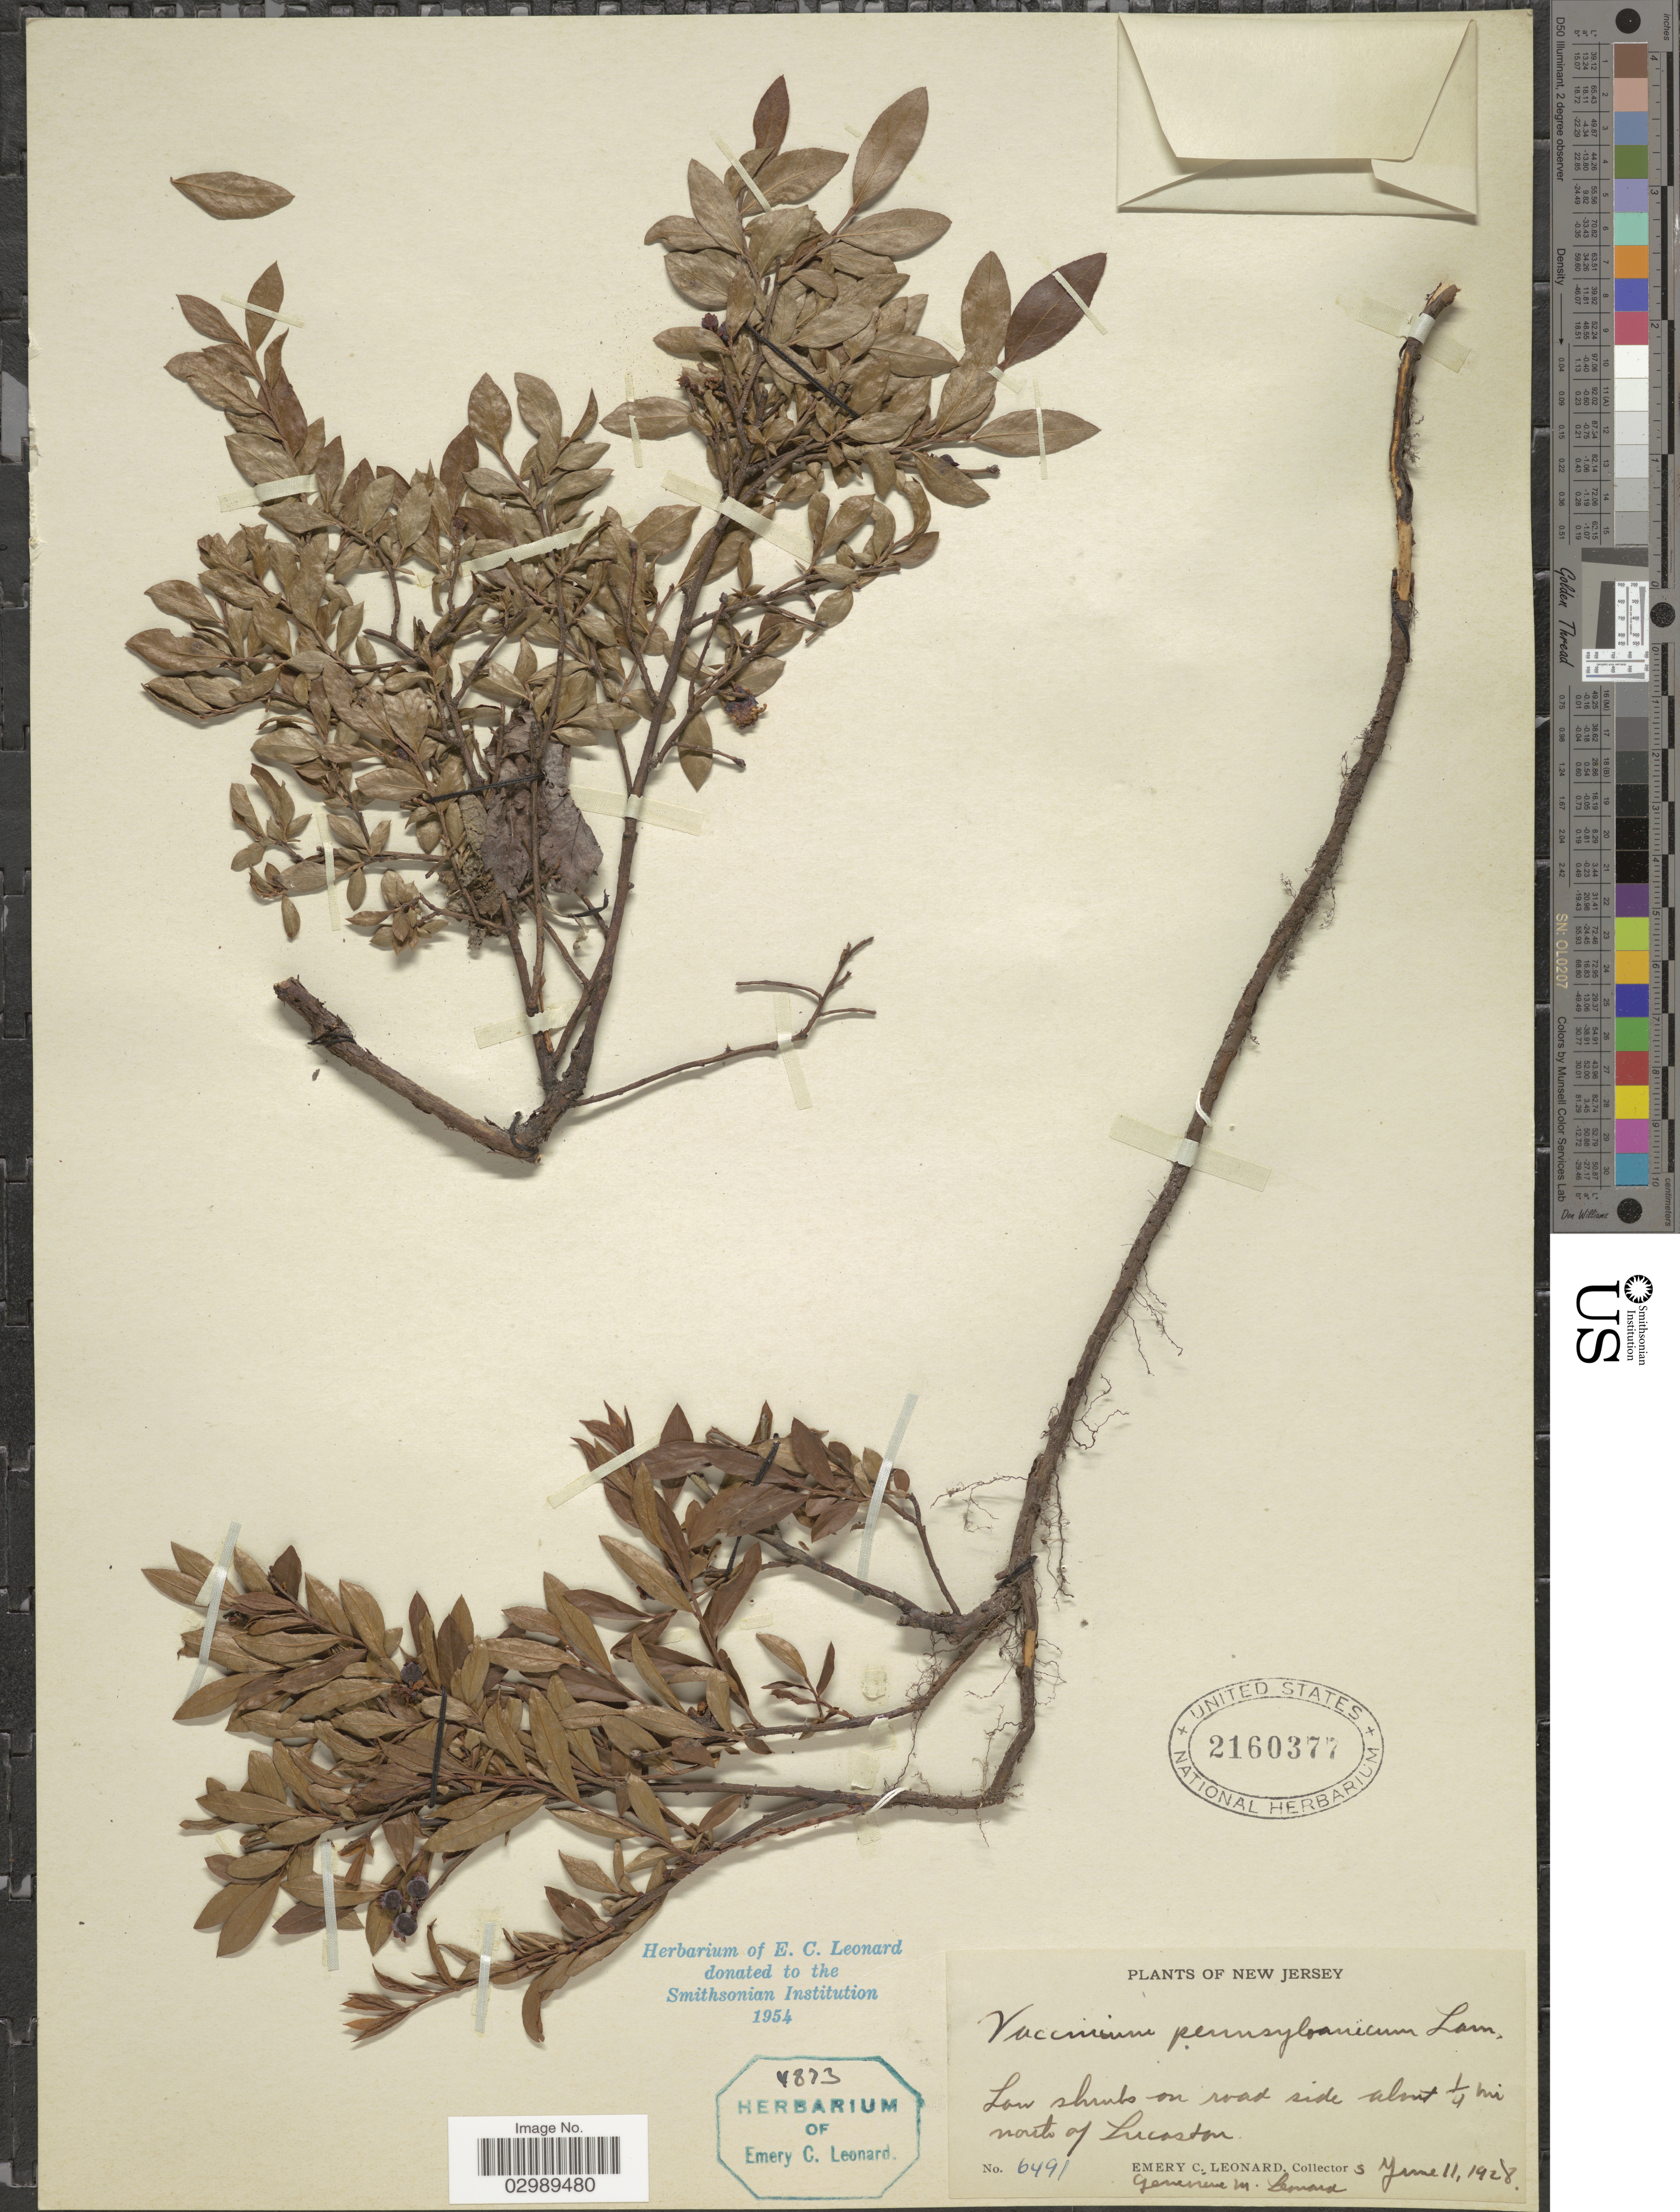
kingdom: Plantae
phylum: Tracheophyta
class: Magnoliopsida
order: Ericales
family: Ericaceae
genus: Vaccinium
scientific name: Vaccinium pensylvanicum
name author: Mill.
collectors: E. C. Leonard & G. M. Leonard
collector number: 6491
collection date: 1928-06-11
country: United States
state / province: New Jersey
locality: Low shrubs on road side about ¼ mi. north of Lucaston.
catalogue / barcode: US 2160377